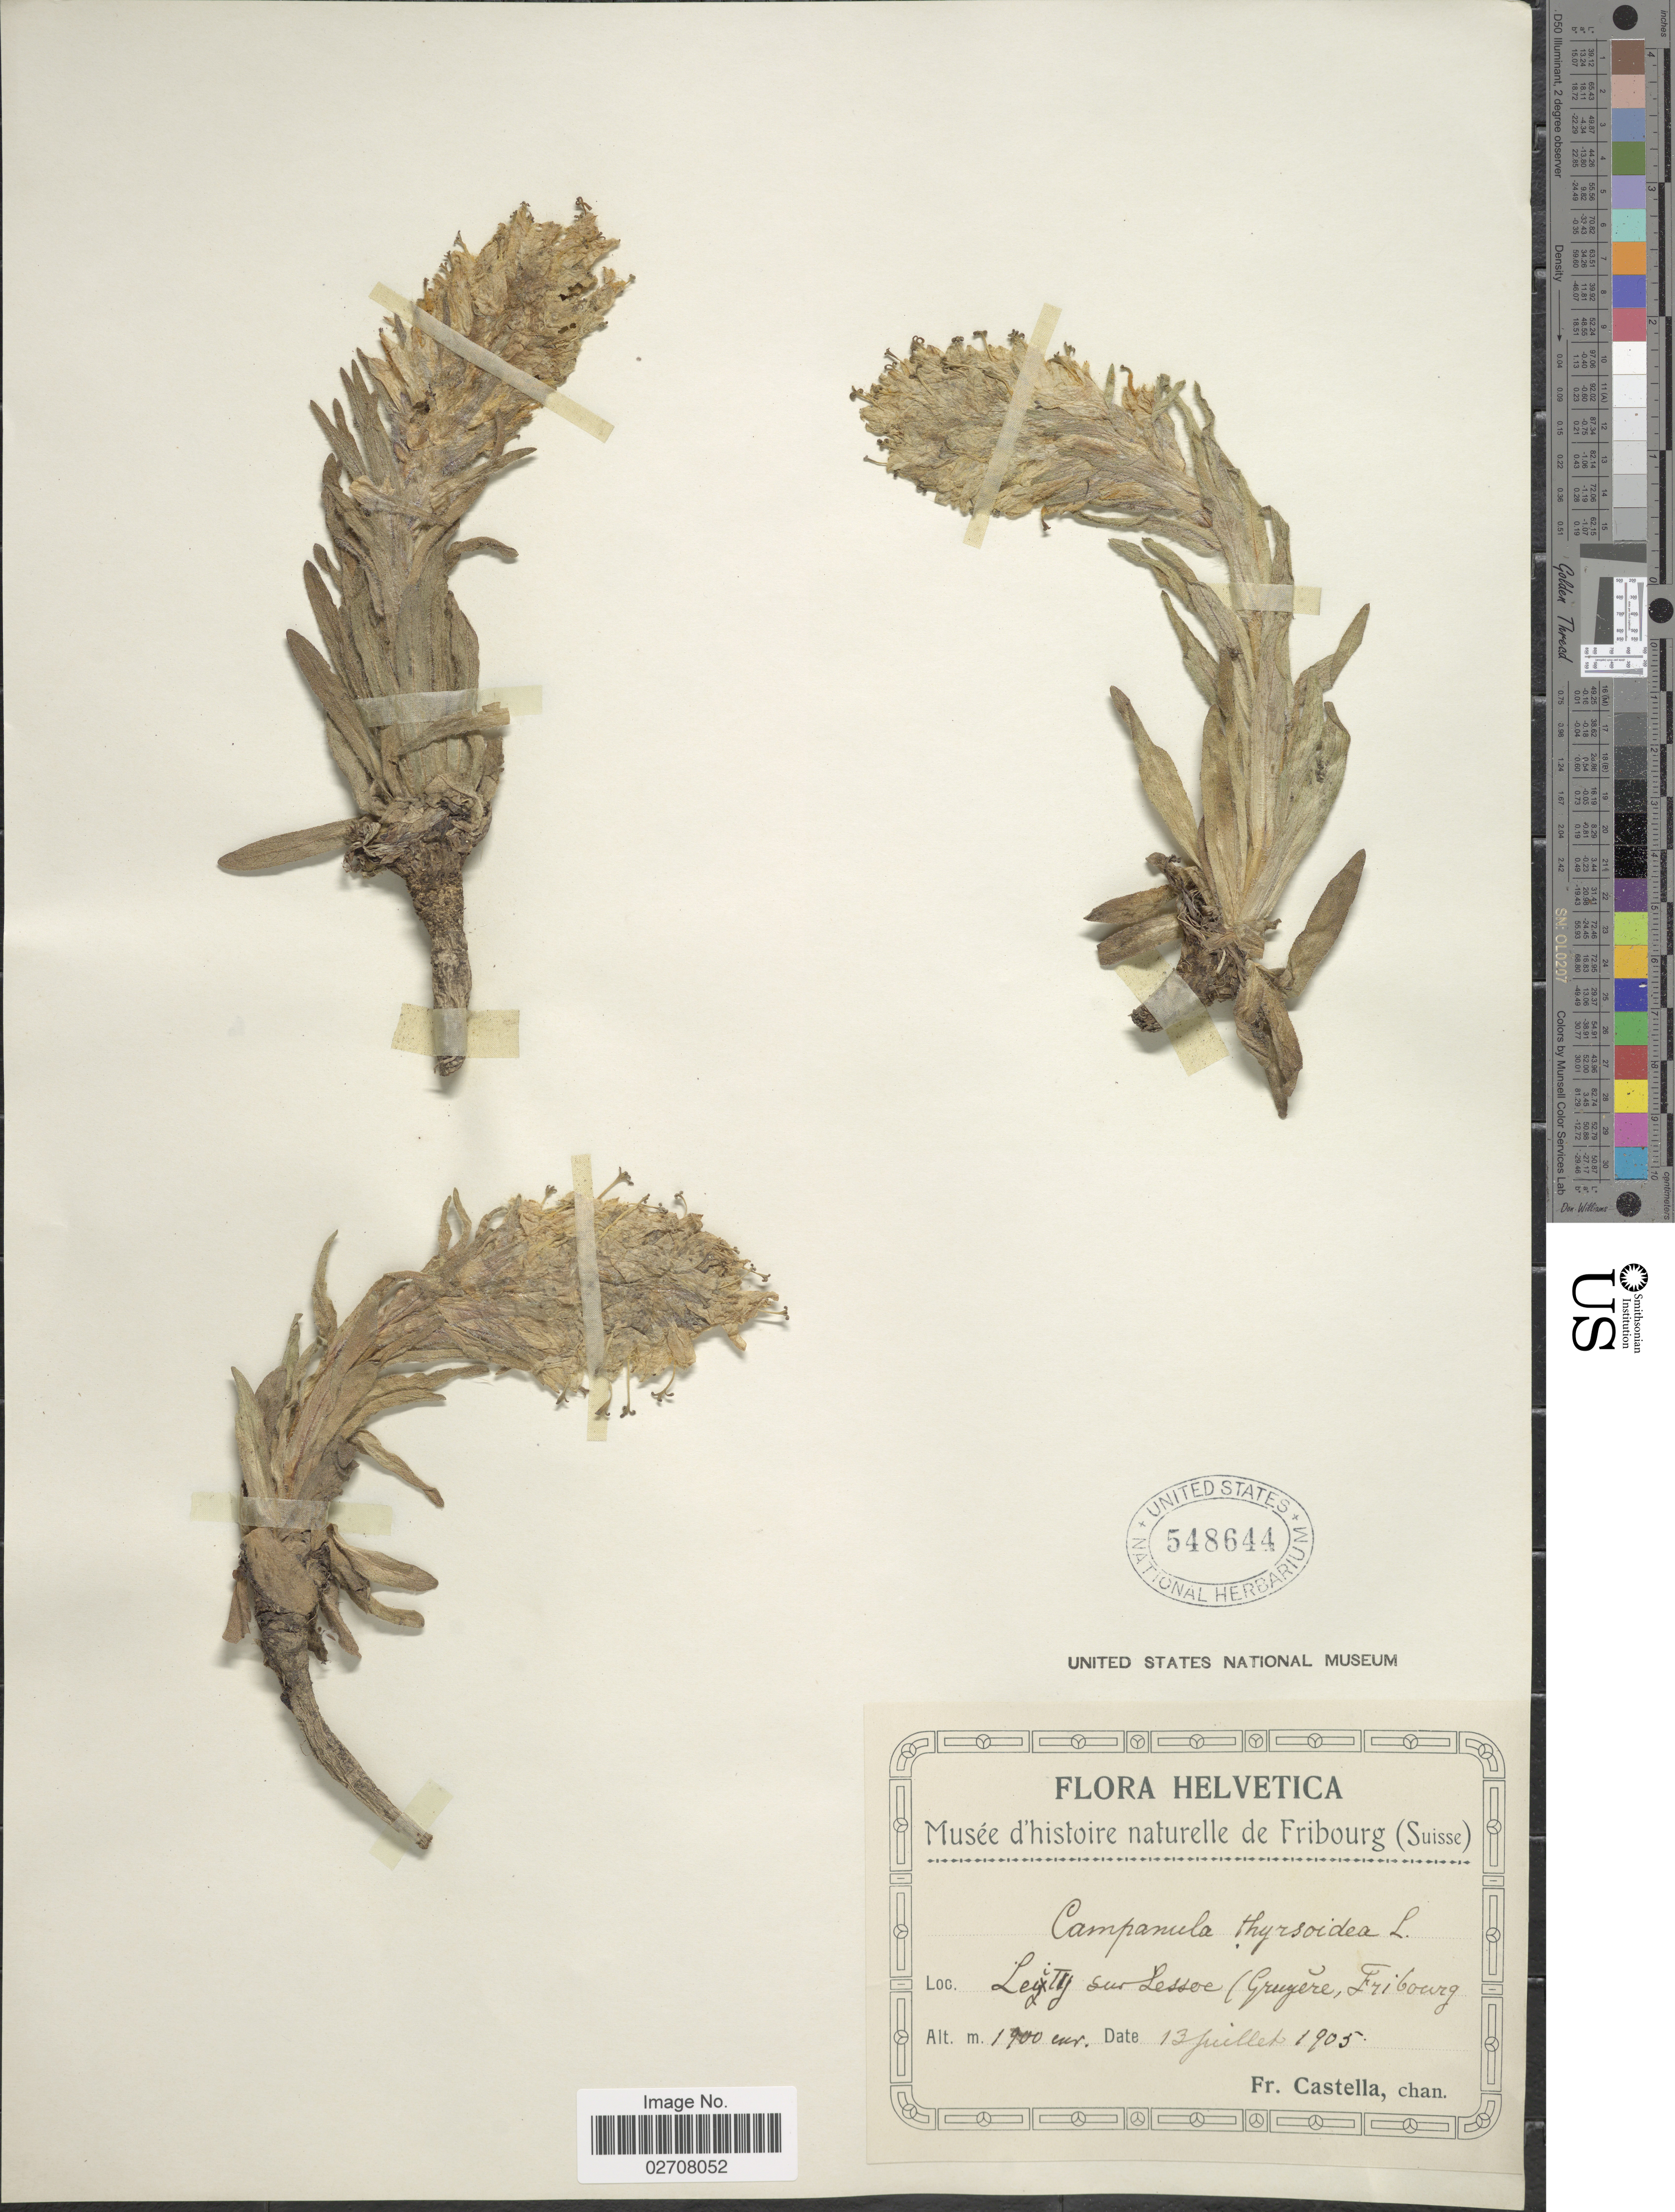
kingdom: Plantae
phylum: Tracheophyta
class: Magnoliopsida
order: Asterales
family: Campanulaceae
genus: Campanula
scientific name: Campanula thyrsoides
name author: L.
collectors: Fr. Castella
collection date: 1905-07-13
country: Switzerland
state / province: Fribourg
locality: Helvetica, Leity sur Lessoc (Gruyère, Fribourg)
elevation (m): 1900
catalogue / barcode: US 548644